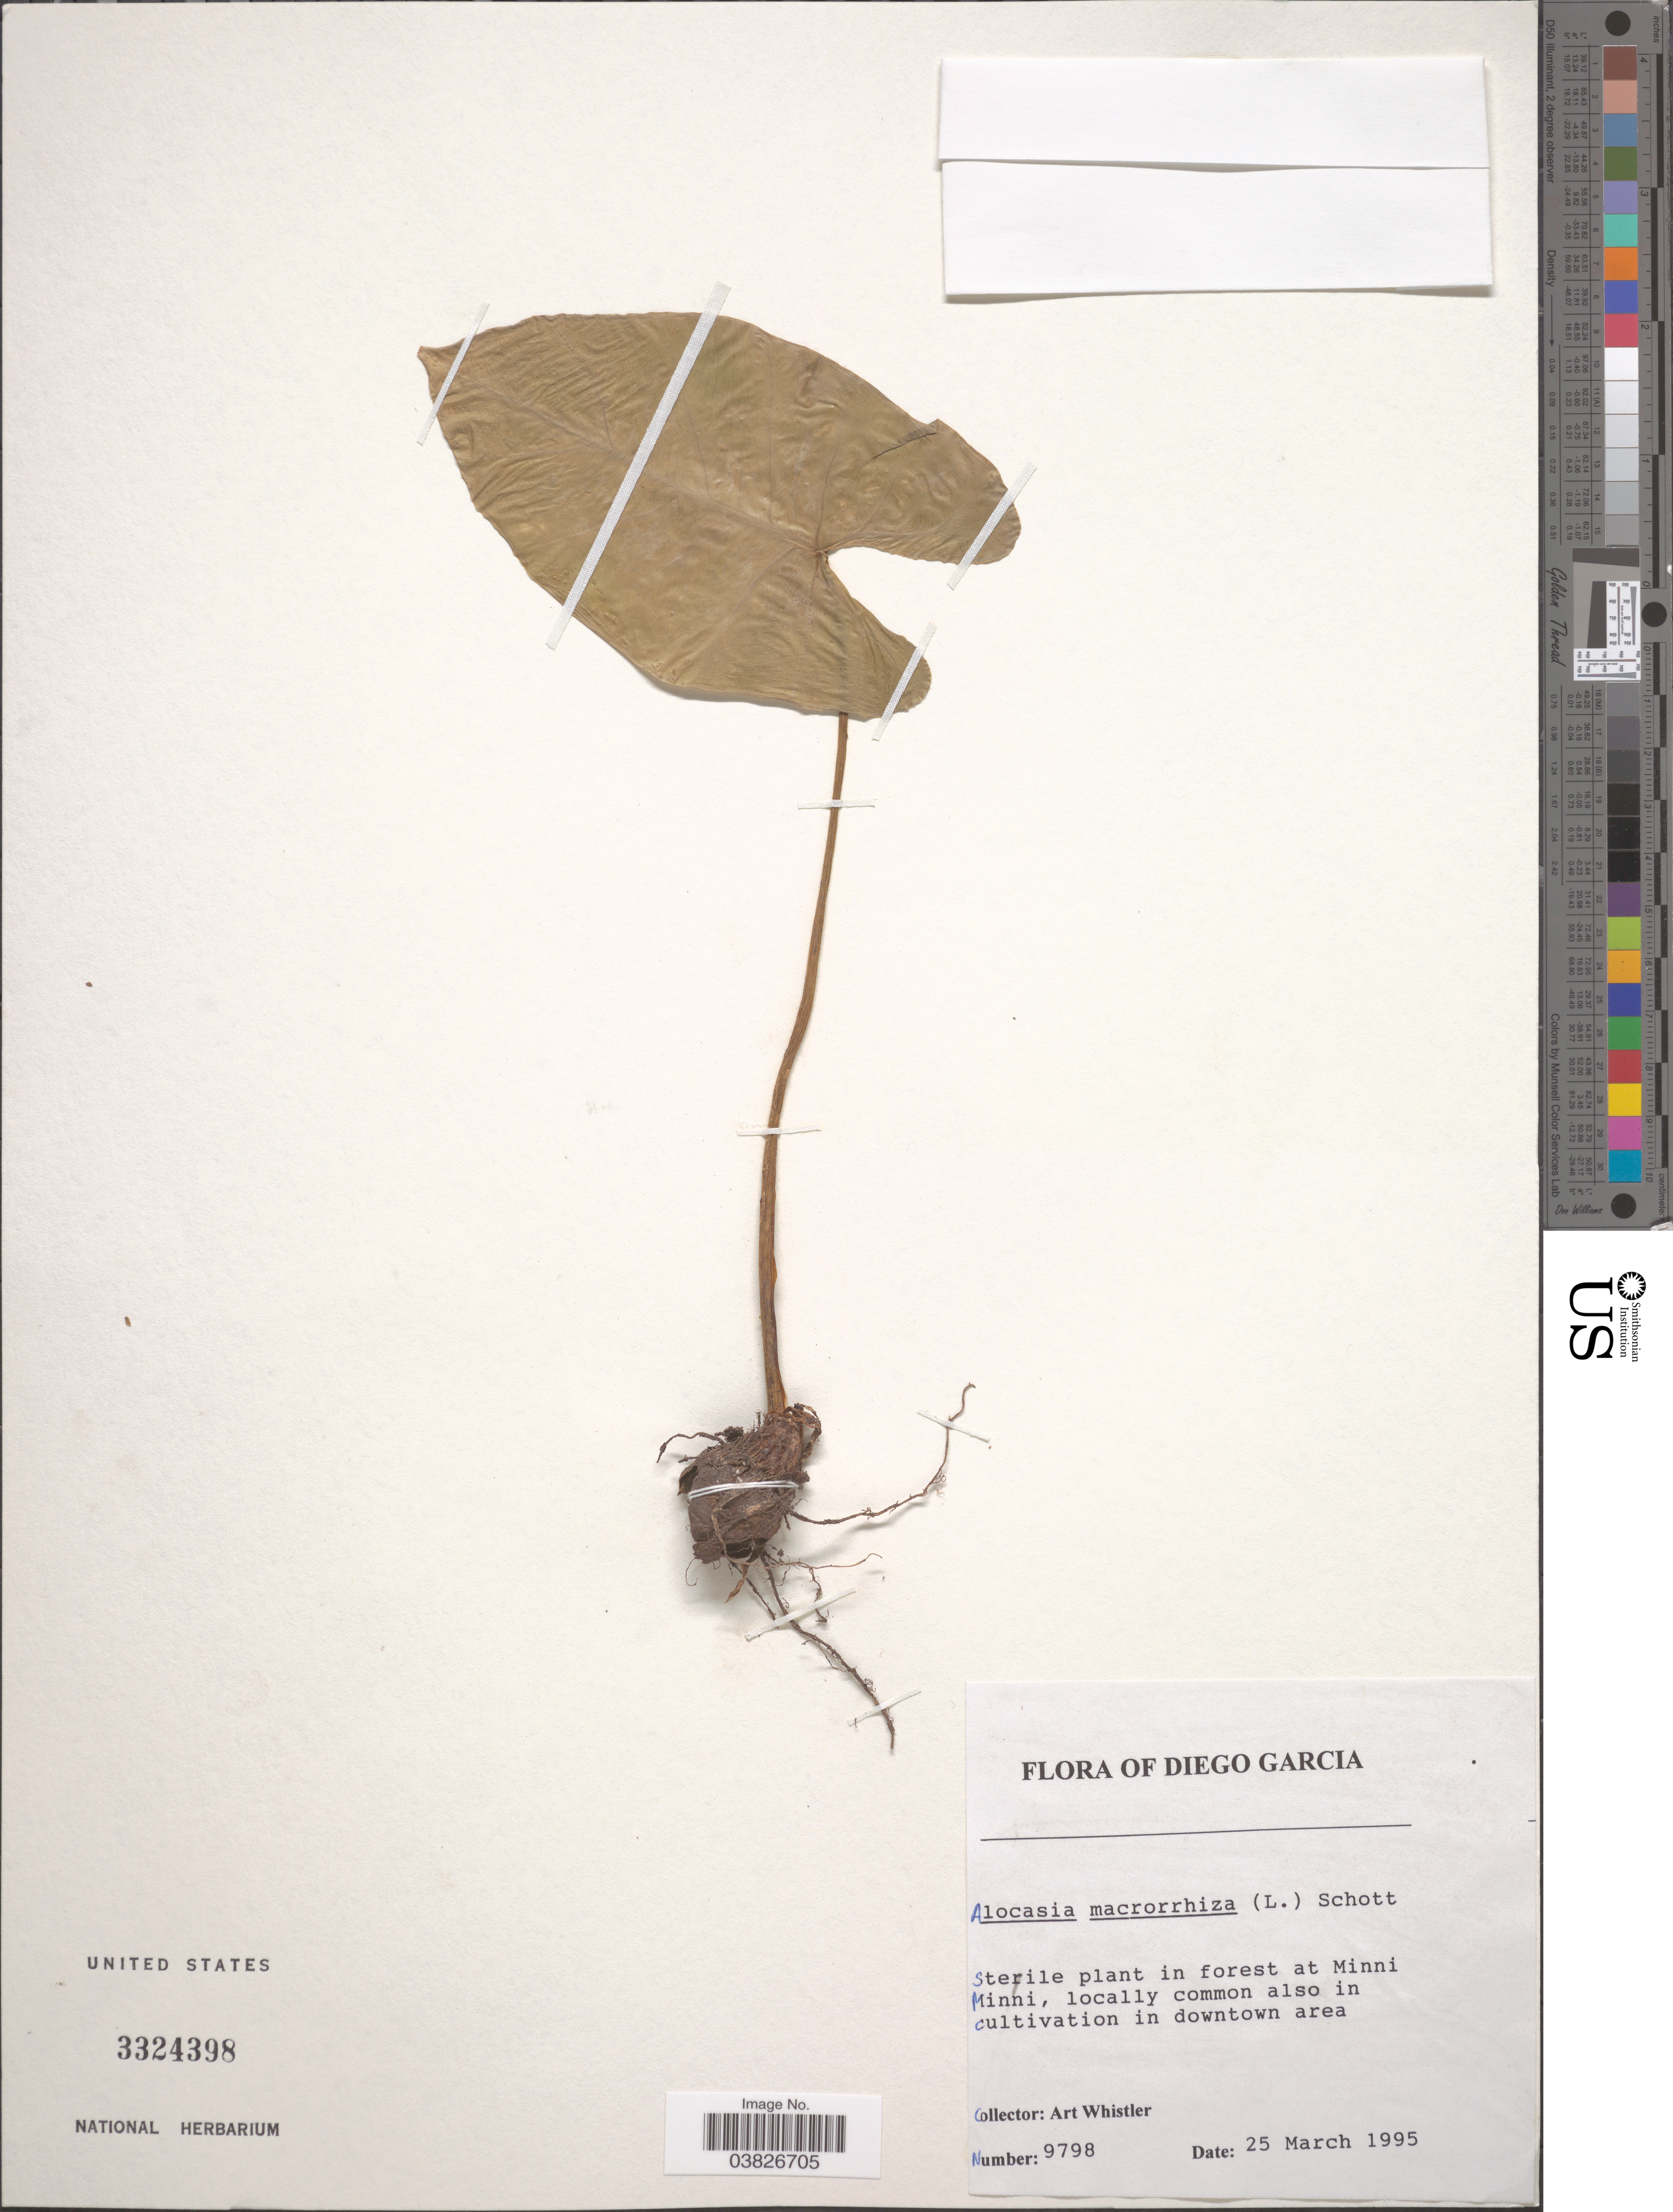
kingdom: Plantae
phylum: Tracheophyta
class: Liliopsida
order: Alismatales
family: Araceae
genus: Alocasia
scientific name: Alocasia macrorrhizos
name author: (L.) G. Don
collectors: A. Whistler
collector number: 9798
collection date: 1995-03-25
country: British Indian Ocean Territory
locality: Diego Garcia. Sterile plant in forest at Minni Minni.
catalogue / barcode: US 3324398